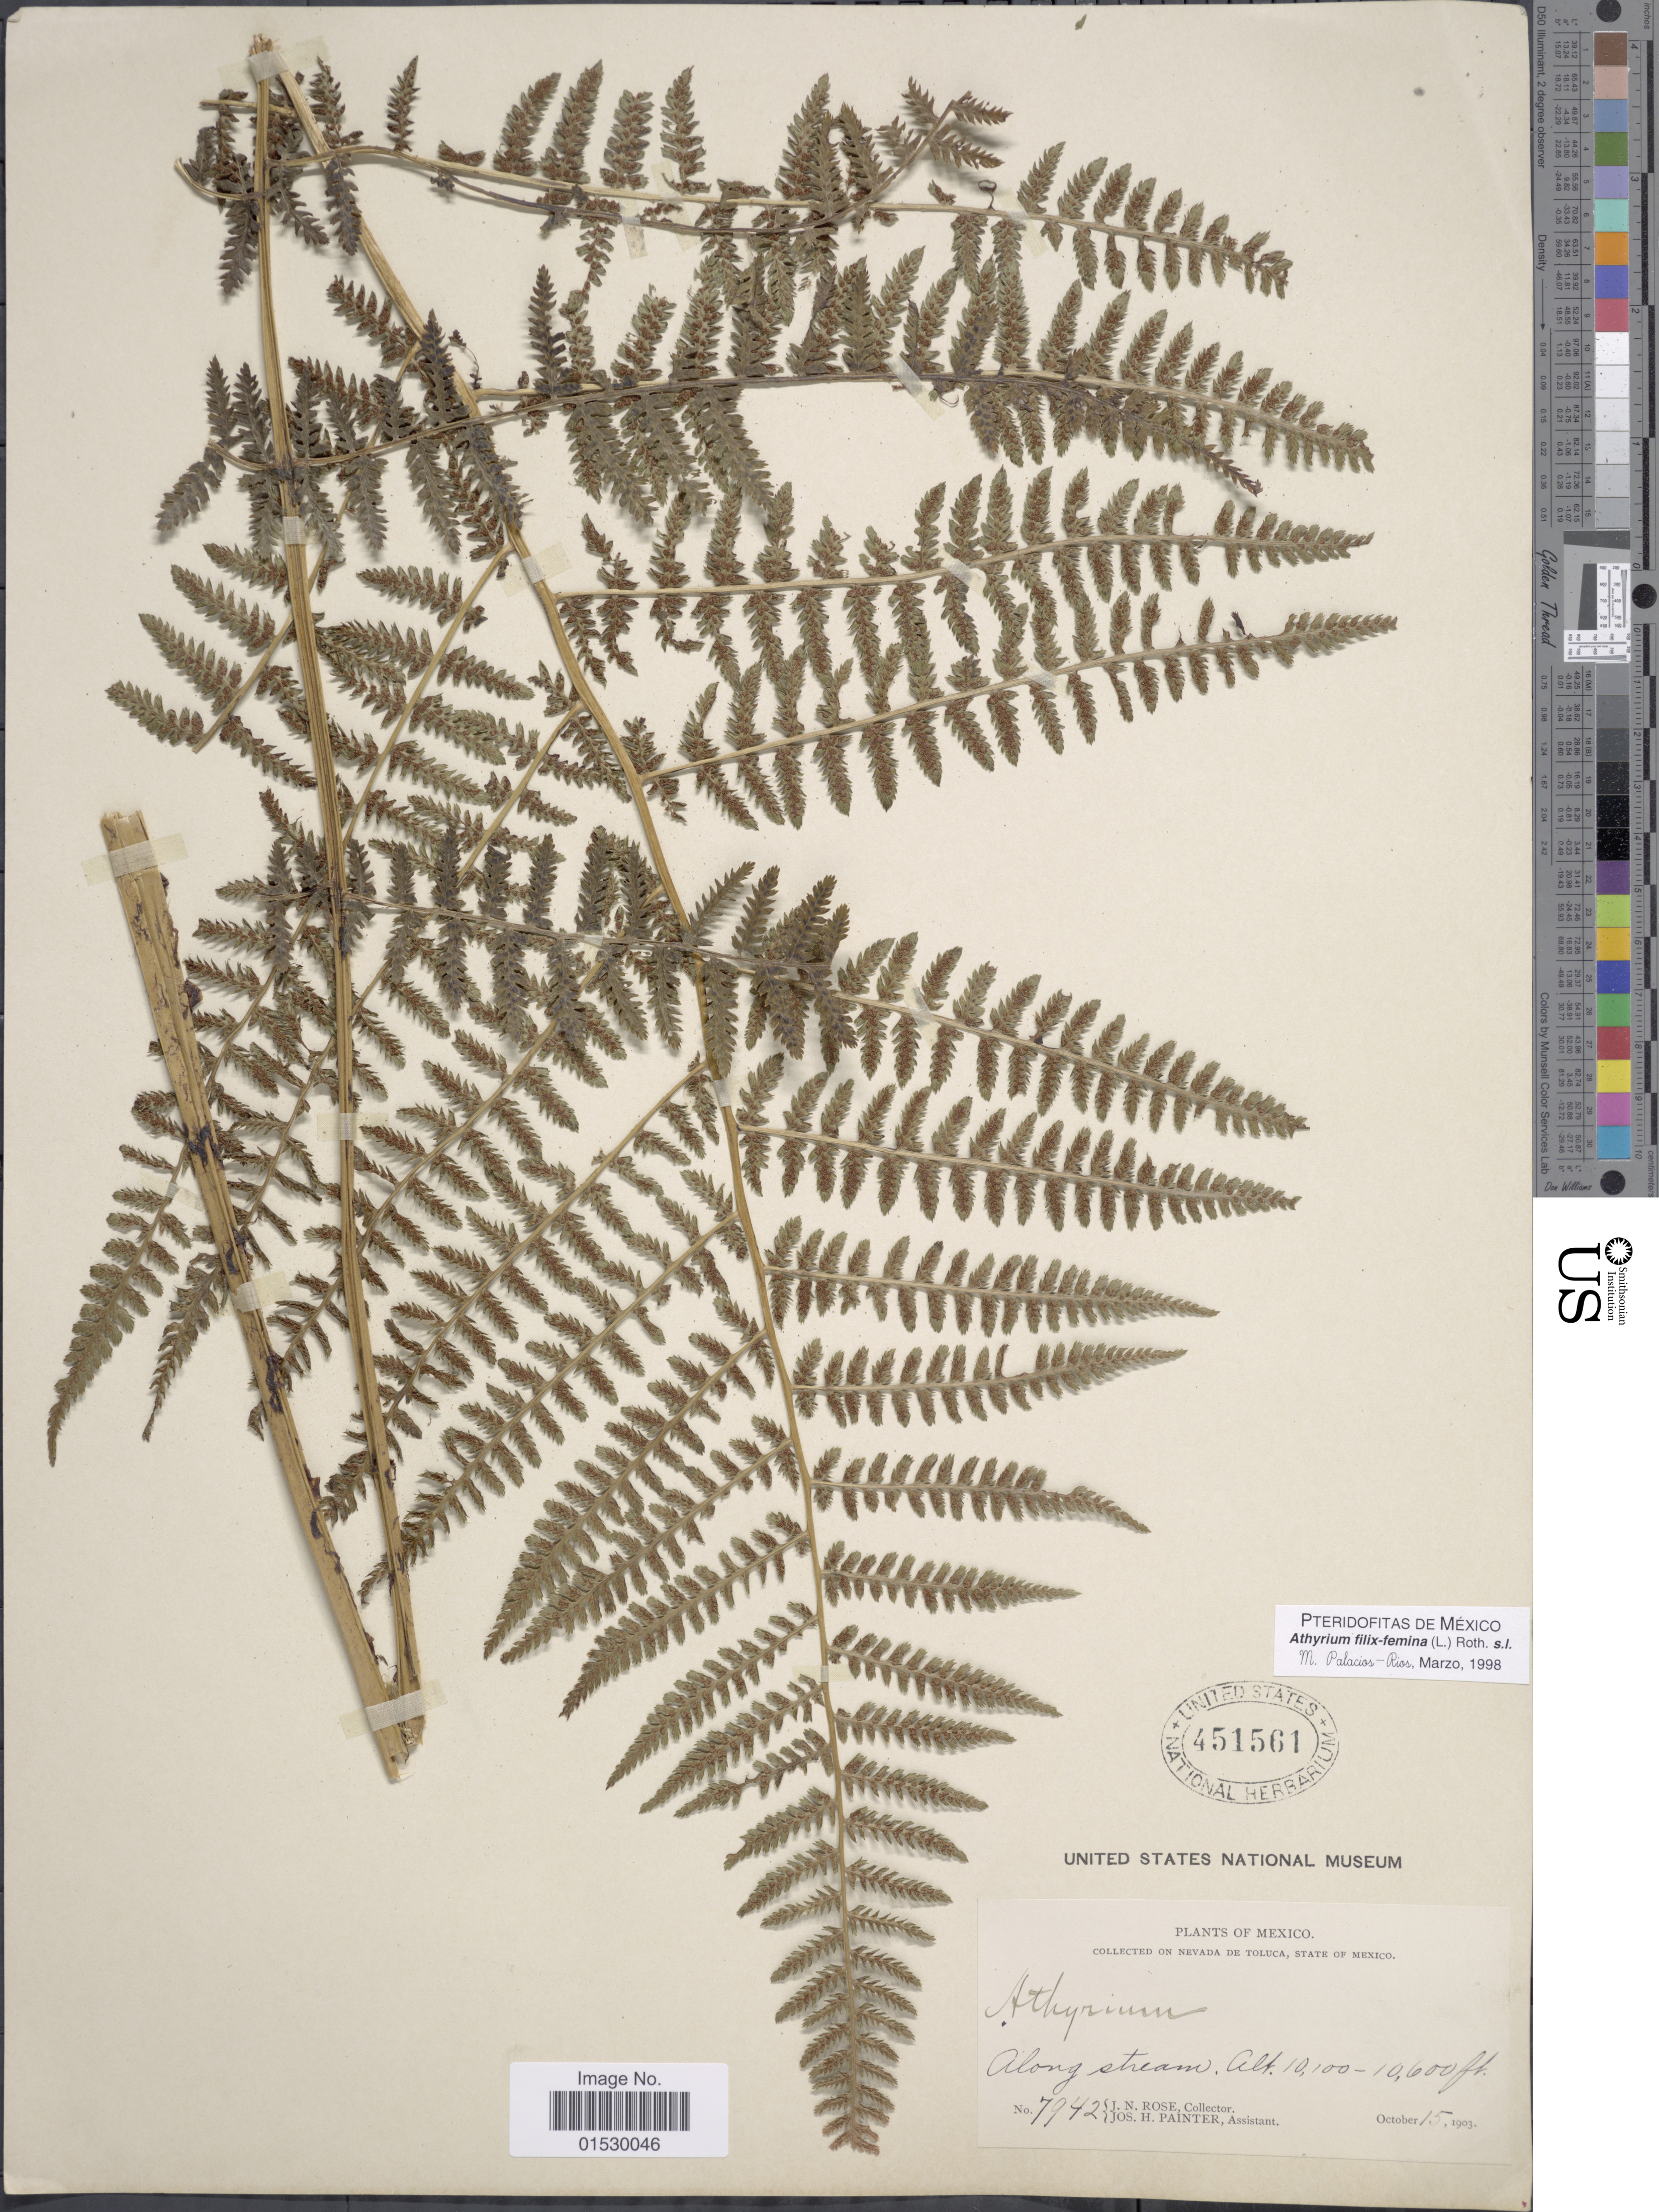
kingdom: Plantae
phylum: Tracheophyta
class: Polypodiopsida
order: Polypodiales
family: Athyriaceae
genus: Athyrium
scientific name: Athyrium dombei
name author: (Desv.) C. Chr.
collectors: J. N. Rose & J. H. Painter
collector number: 7942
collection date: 1903-10-15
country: Mexico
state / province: México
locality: Nevada de Toluca,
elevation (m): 3078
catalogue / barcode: US 45161